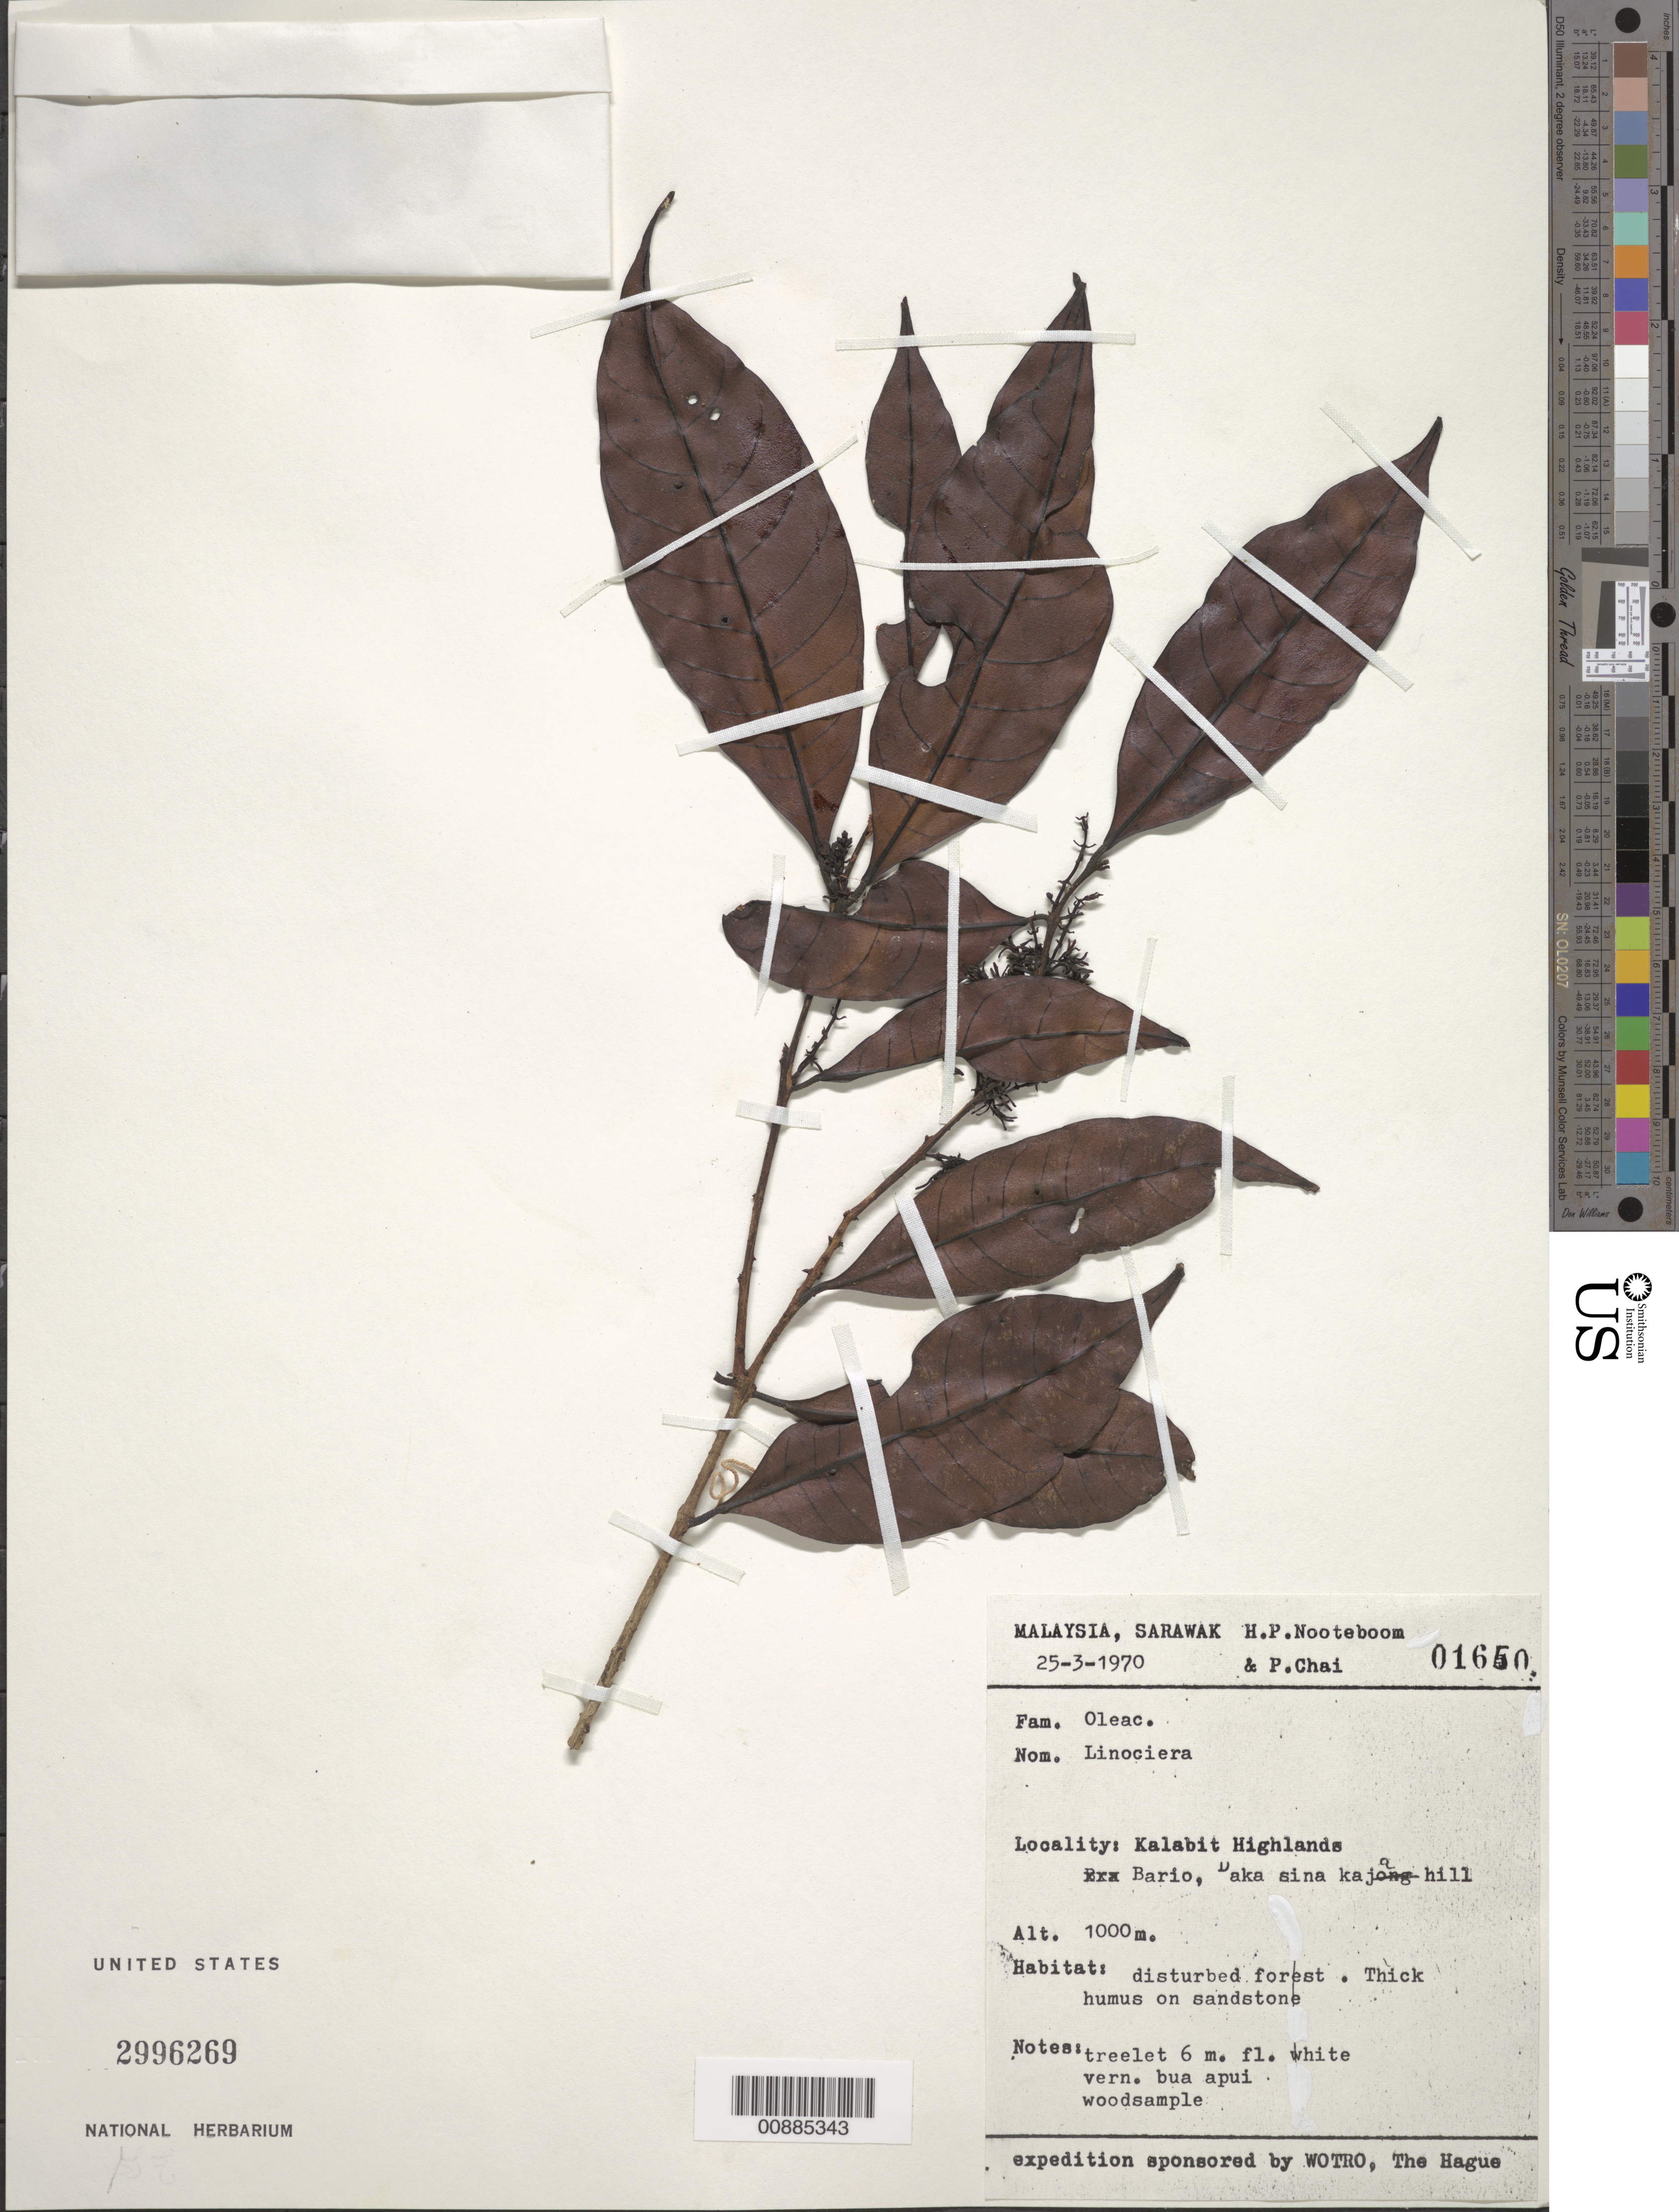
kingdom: Plantae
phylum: Tracheophyta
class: Magnoliopsida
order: Lamiales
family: Oleaceae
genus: Linociera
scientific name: Linociera sp.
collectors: H. P. Nooteboom & P. Chai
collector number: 1650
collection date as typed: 25 Mar 1970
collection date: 1970-03-25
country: Malaysia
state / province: Sarawak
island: Borneo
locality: Kalabit Highlands, Bario, Daka sina kaja hill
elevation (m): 1000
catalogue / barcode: US 2996269